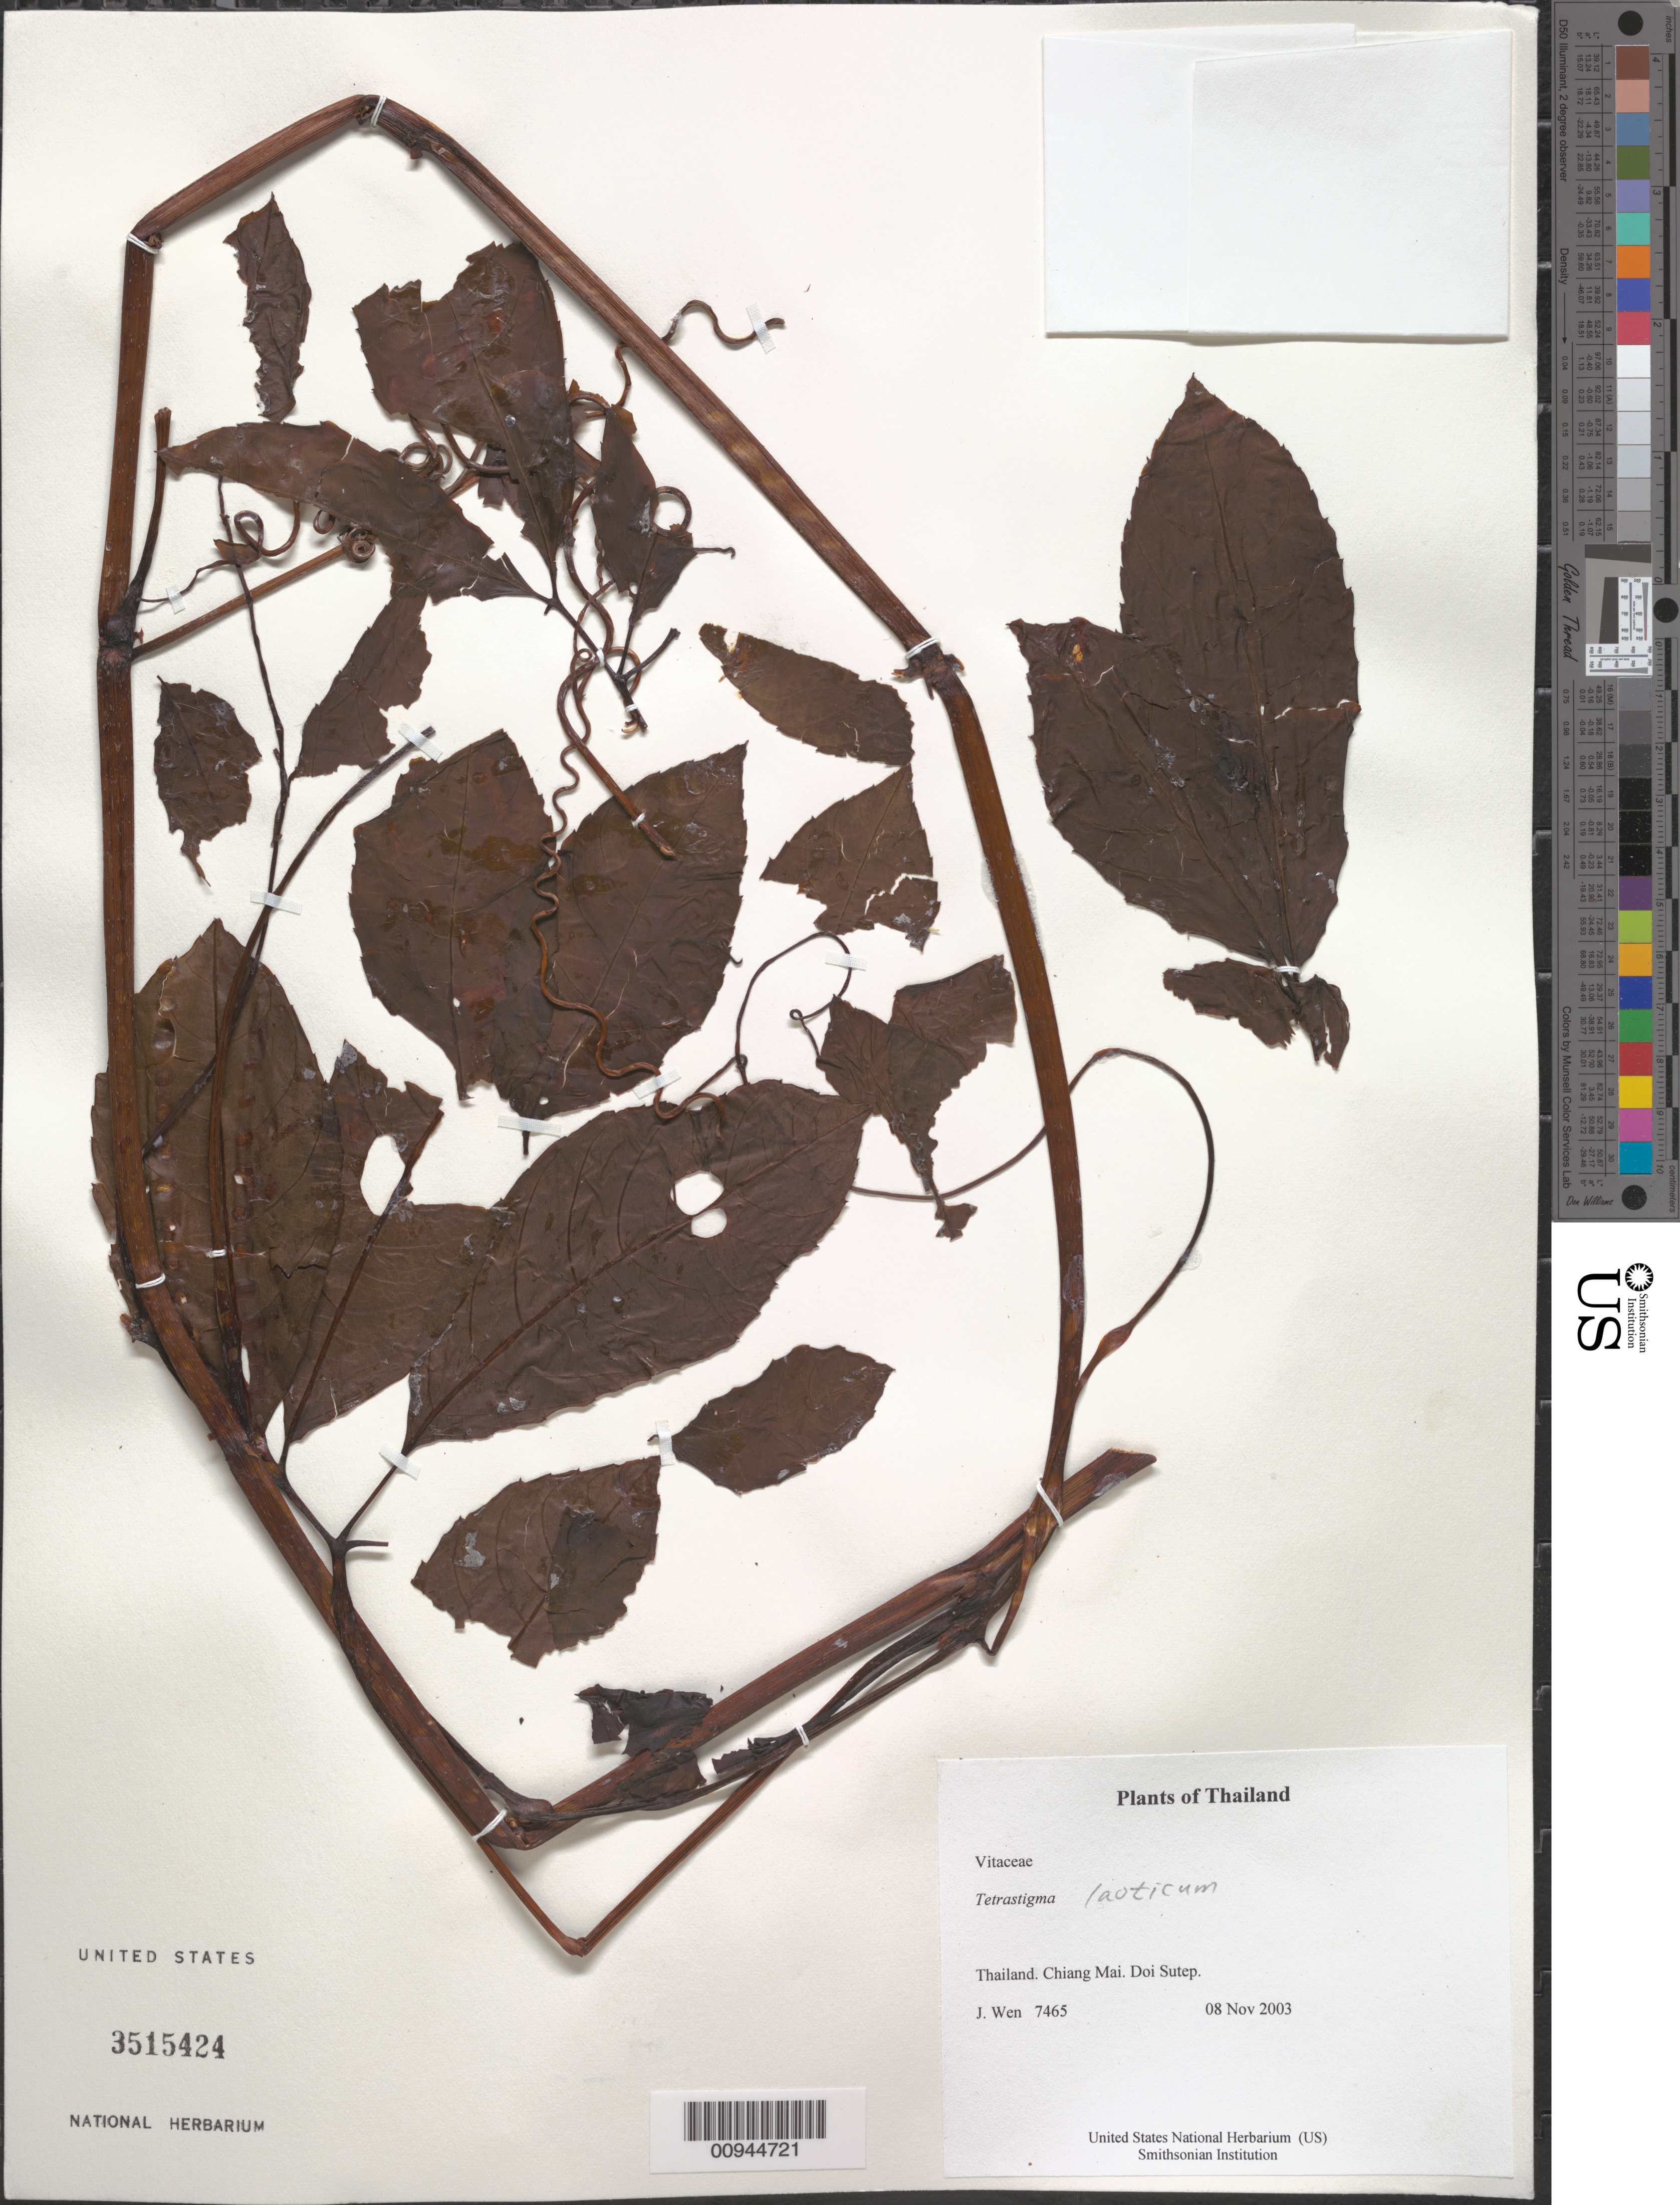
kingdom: Plantae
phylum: Tracheophyta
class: Magnoliopsida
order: Vitales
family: Vitaceae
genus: Tetrastigma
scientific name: Tetrastigma sp.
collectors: J. Wen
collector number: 7465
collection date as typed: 08 Nov 2003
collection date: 2003-11-08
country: Thailand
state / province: Chiang Mai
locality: Doi Sutep.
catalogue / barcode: US 3515424